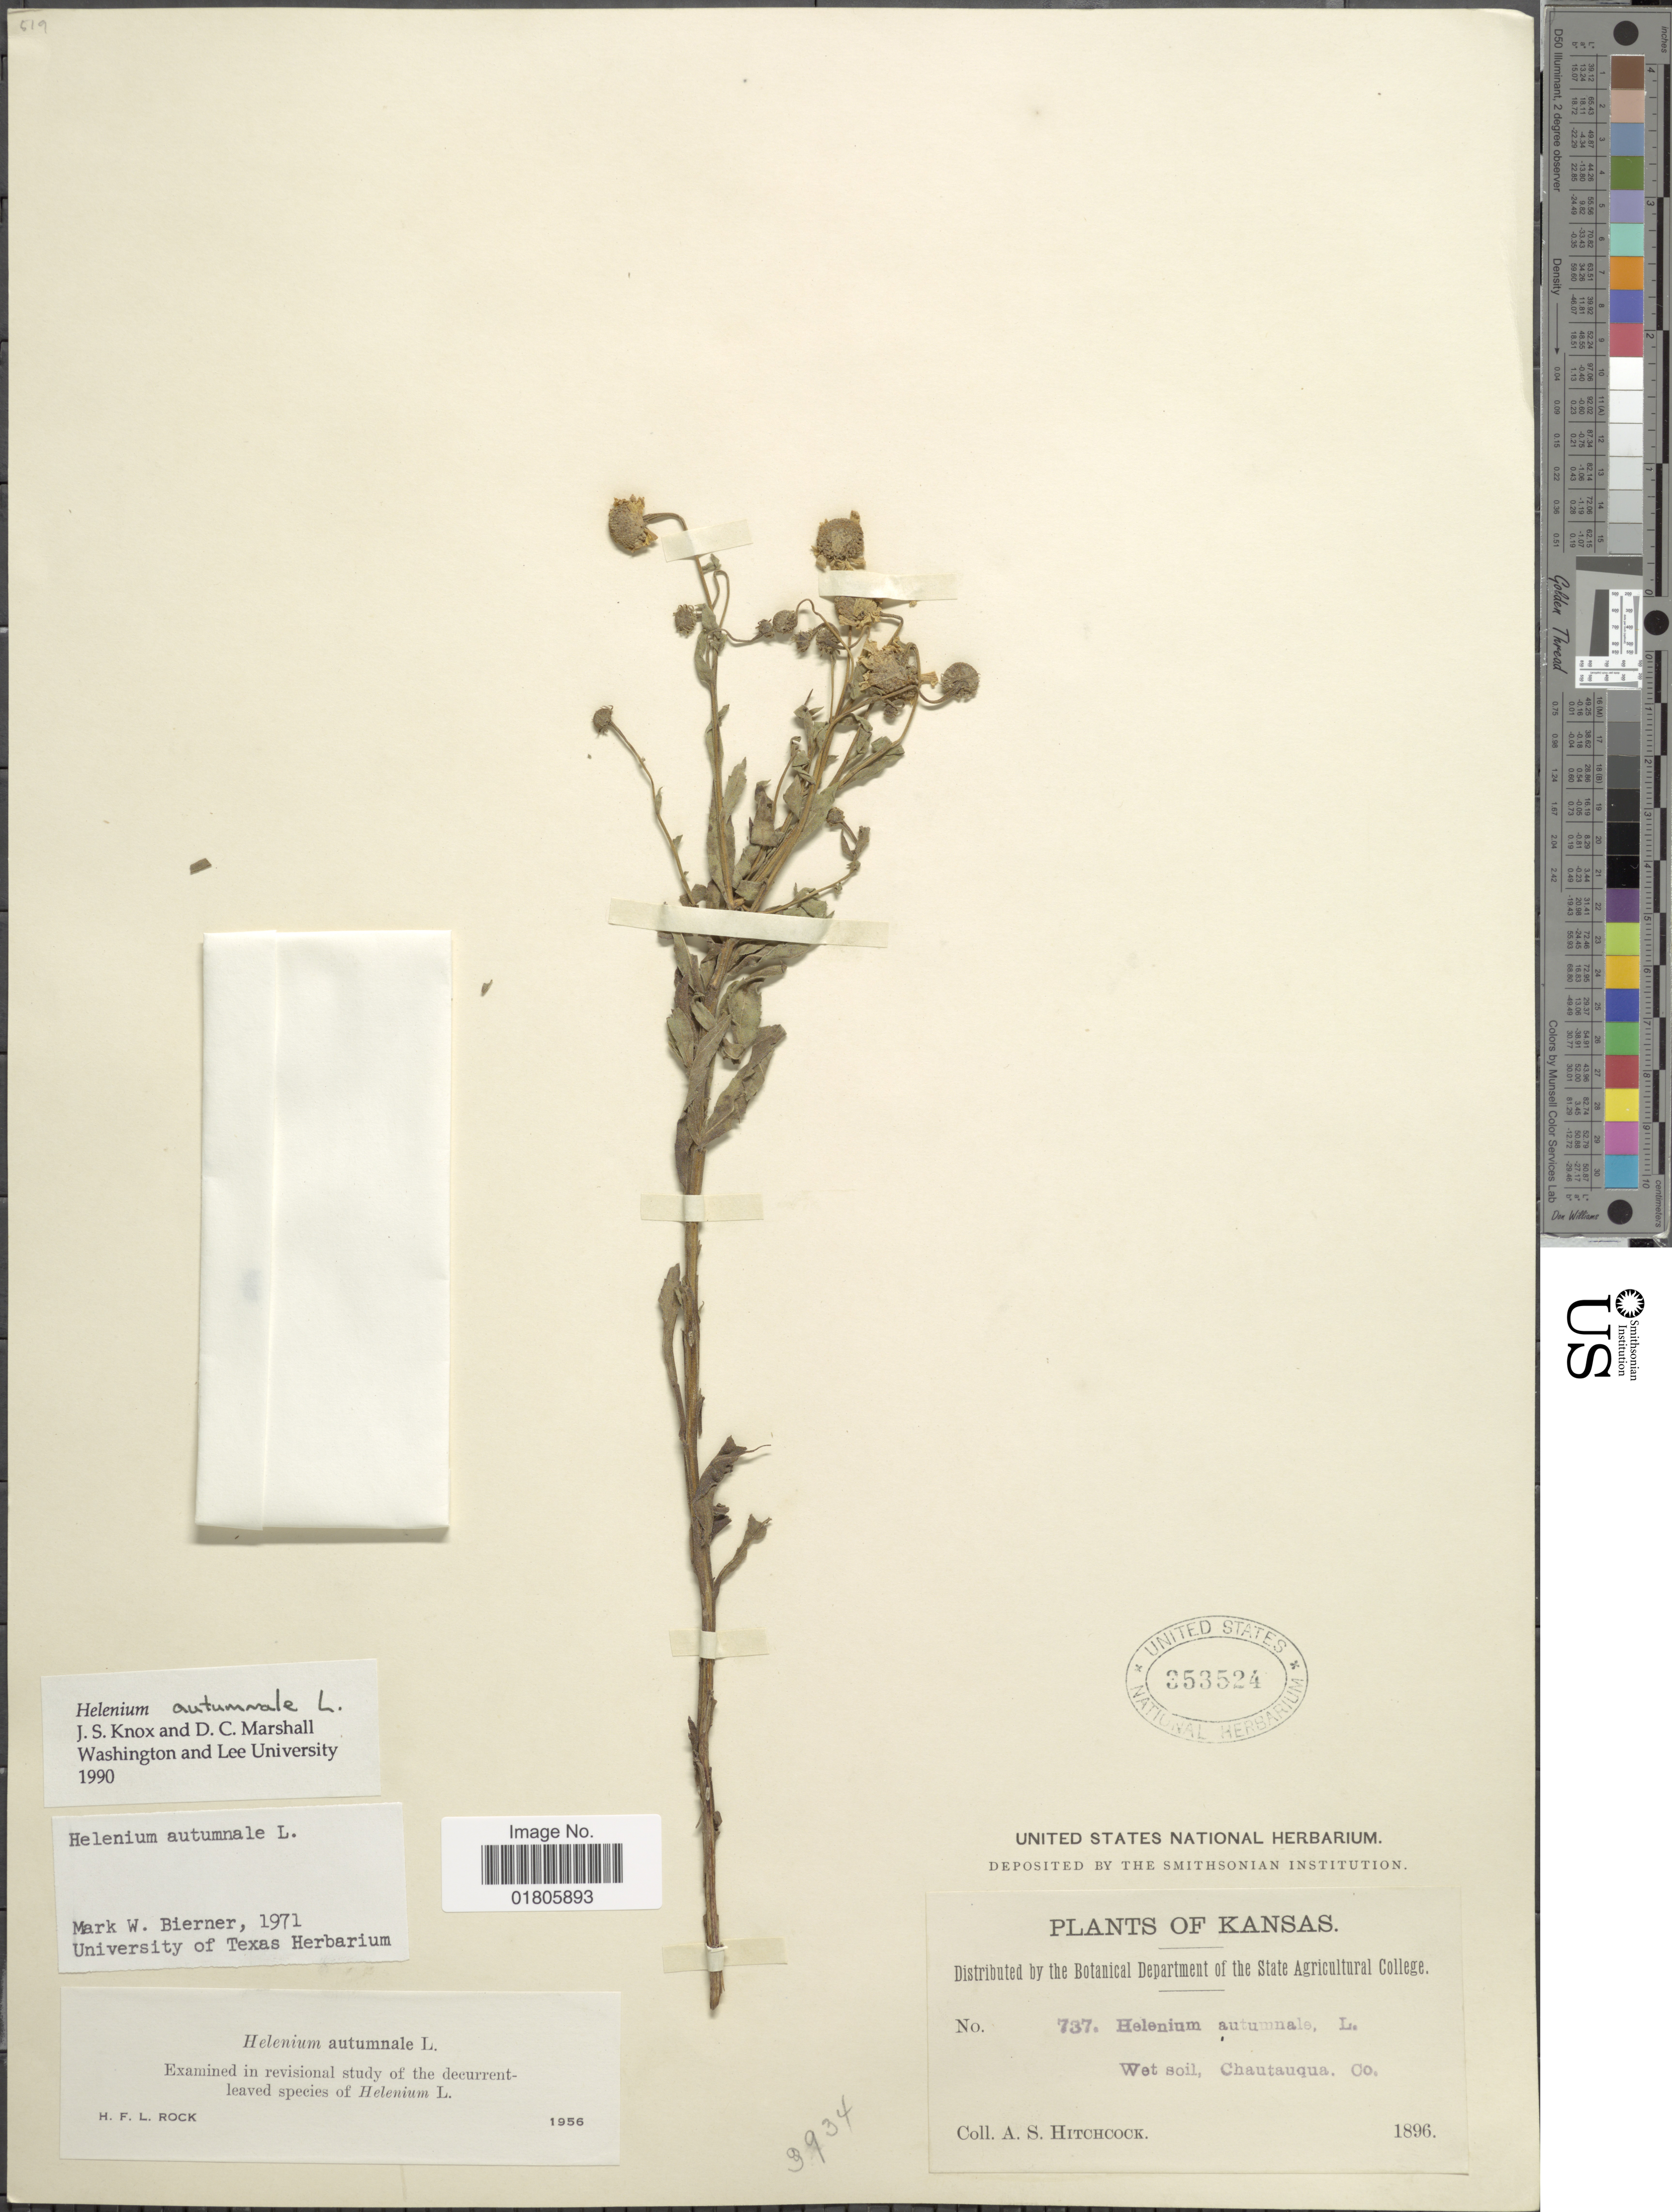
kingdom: Plantae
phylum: Tracheophyta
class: Magnoliopsida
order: Asterales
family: Asteraceae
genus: Helenium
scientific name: Helenium autumnale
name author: L.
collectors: A. S. Hitchcock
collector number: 737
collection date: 1896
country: United States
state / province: Kansas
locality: Chutauqua Co.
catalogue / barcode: US 353524